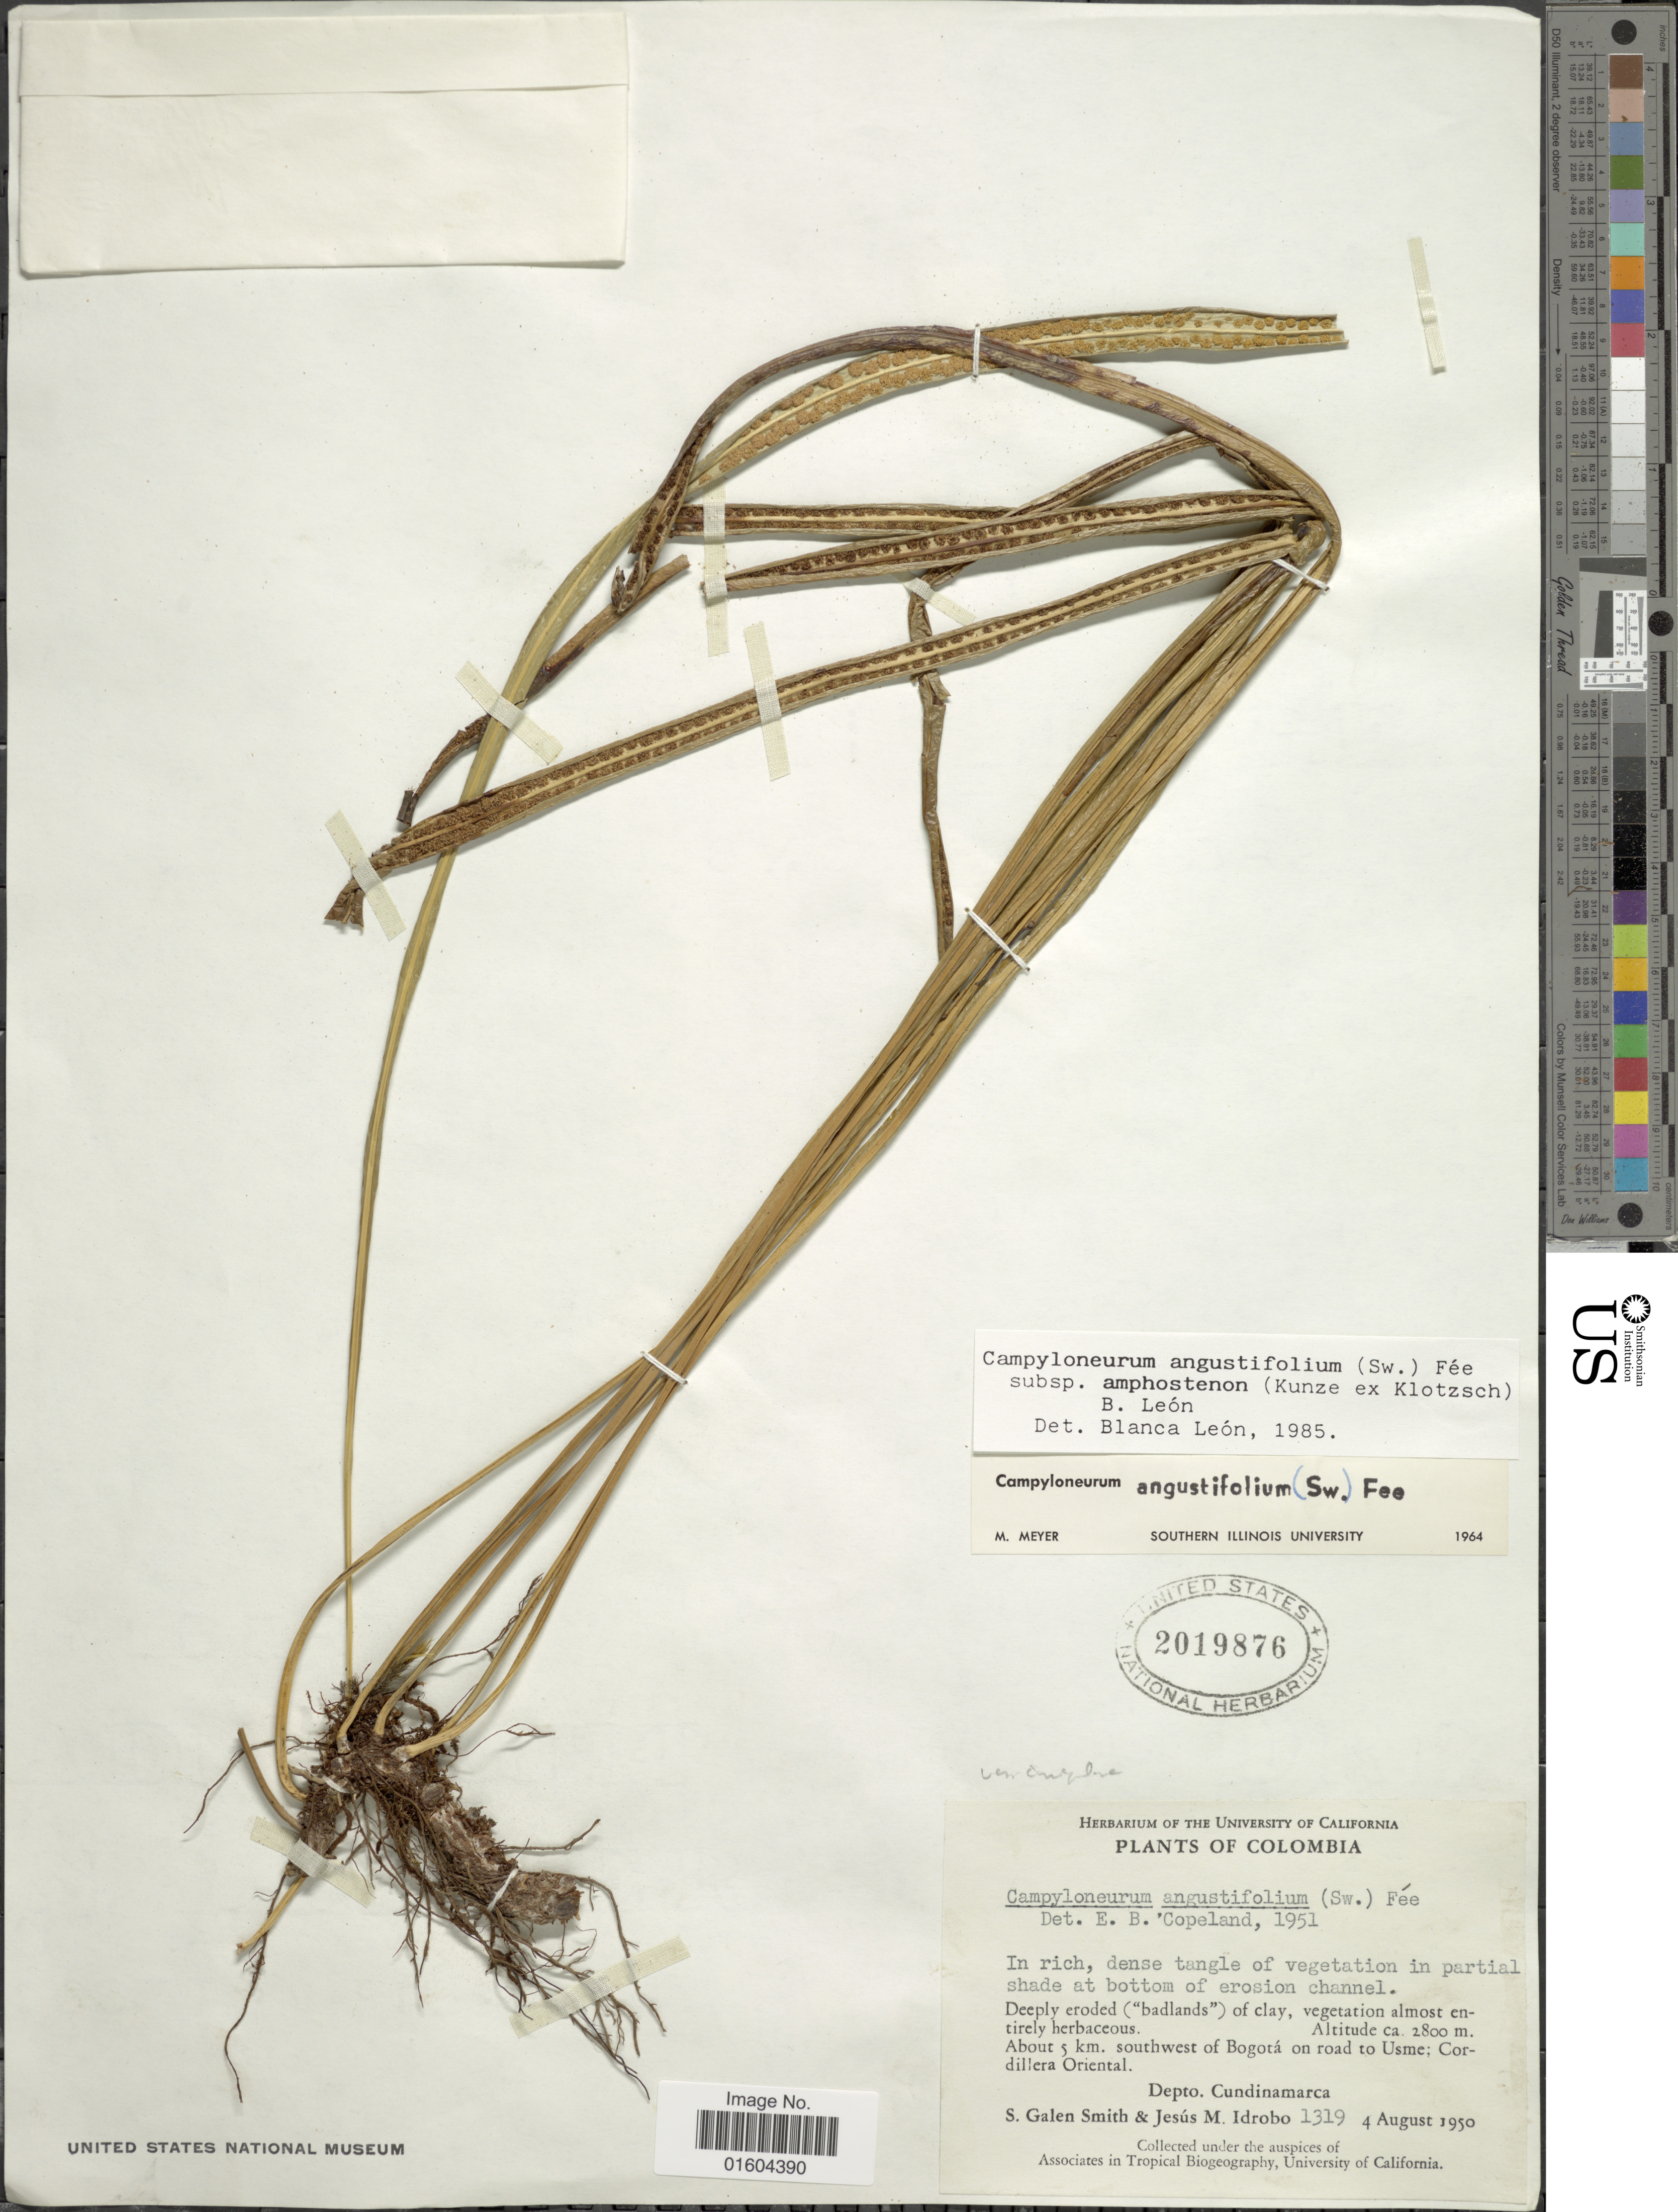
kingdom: Plantae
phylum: Tracheophyta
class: Polypodiopsida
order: Polypodiales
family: Polypodiaceae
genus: Campyloneurum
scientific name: Campyloneurum irregulare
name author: Lellinger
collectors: E. P. Killip & S. G. Smith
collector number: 1319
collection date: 1950-08-04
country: Colombia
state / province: Cundinamarca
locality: Colombia. About 5 km. southwest of Bogota on road to Usme; Cordillera Oriental.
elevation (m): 2800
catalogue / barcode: US 2019876